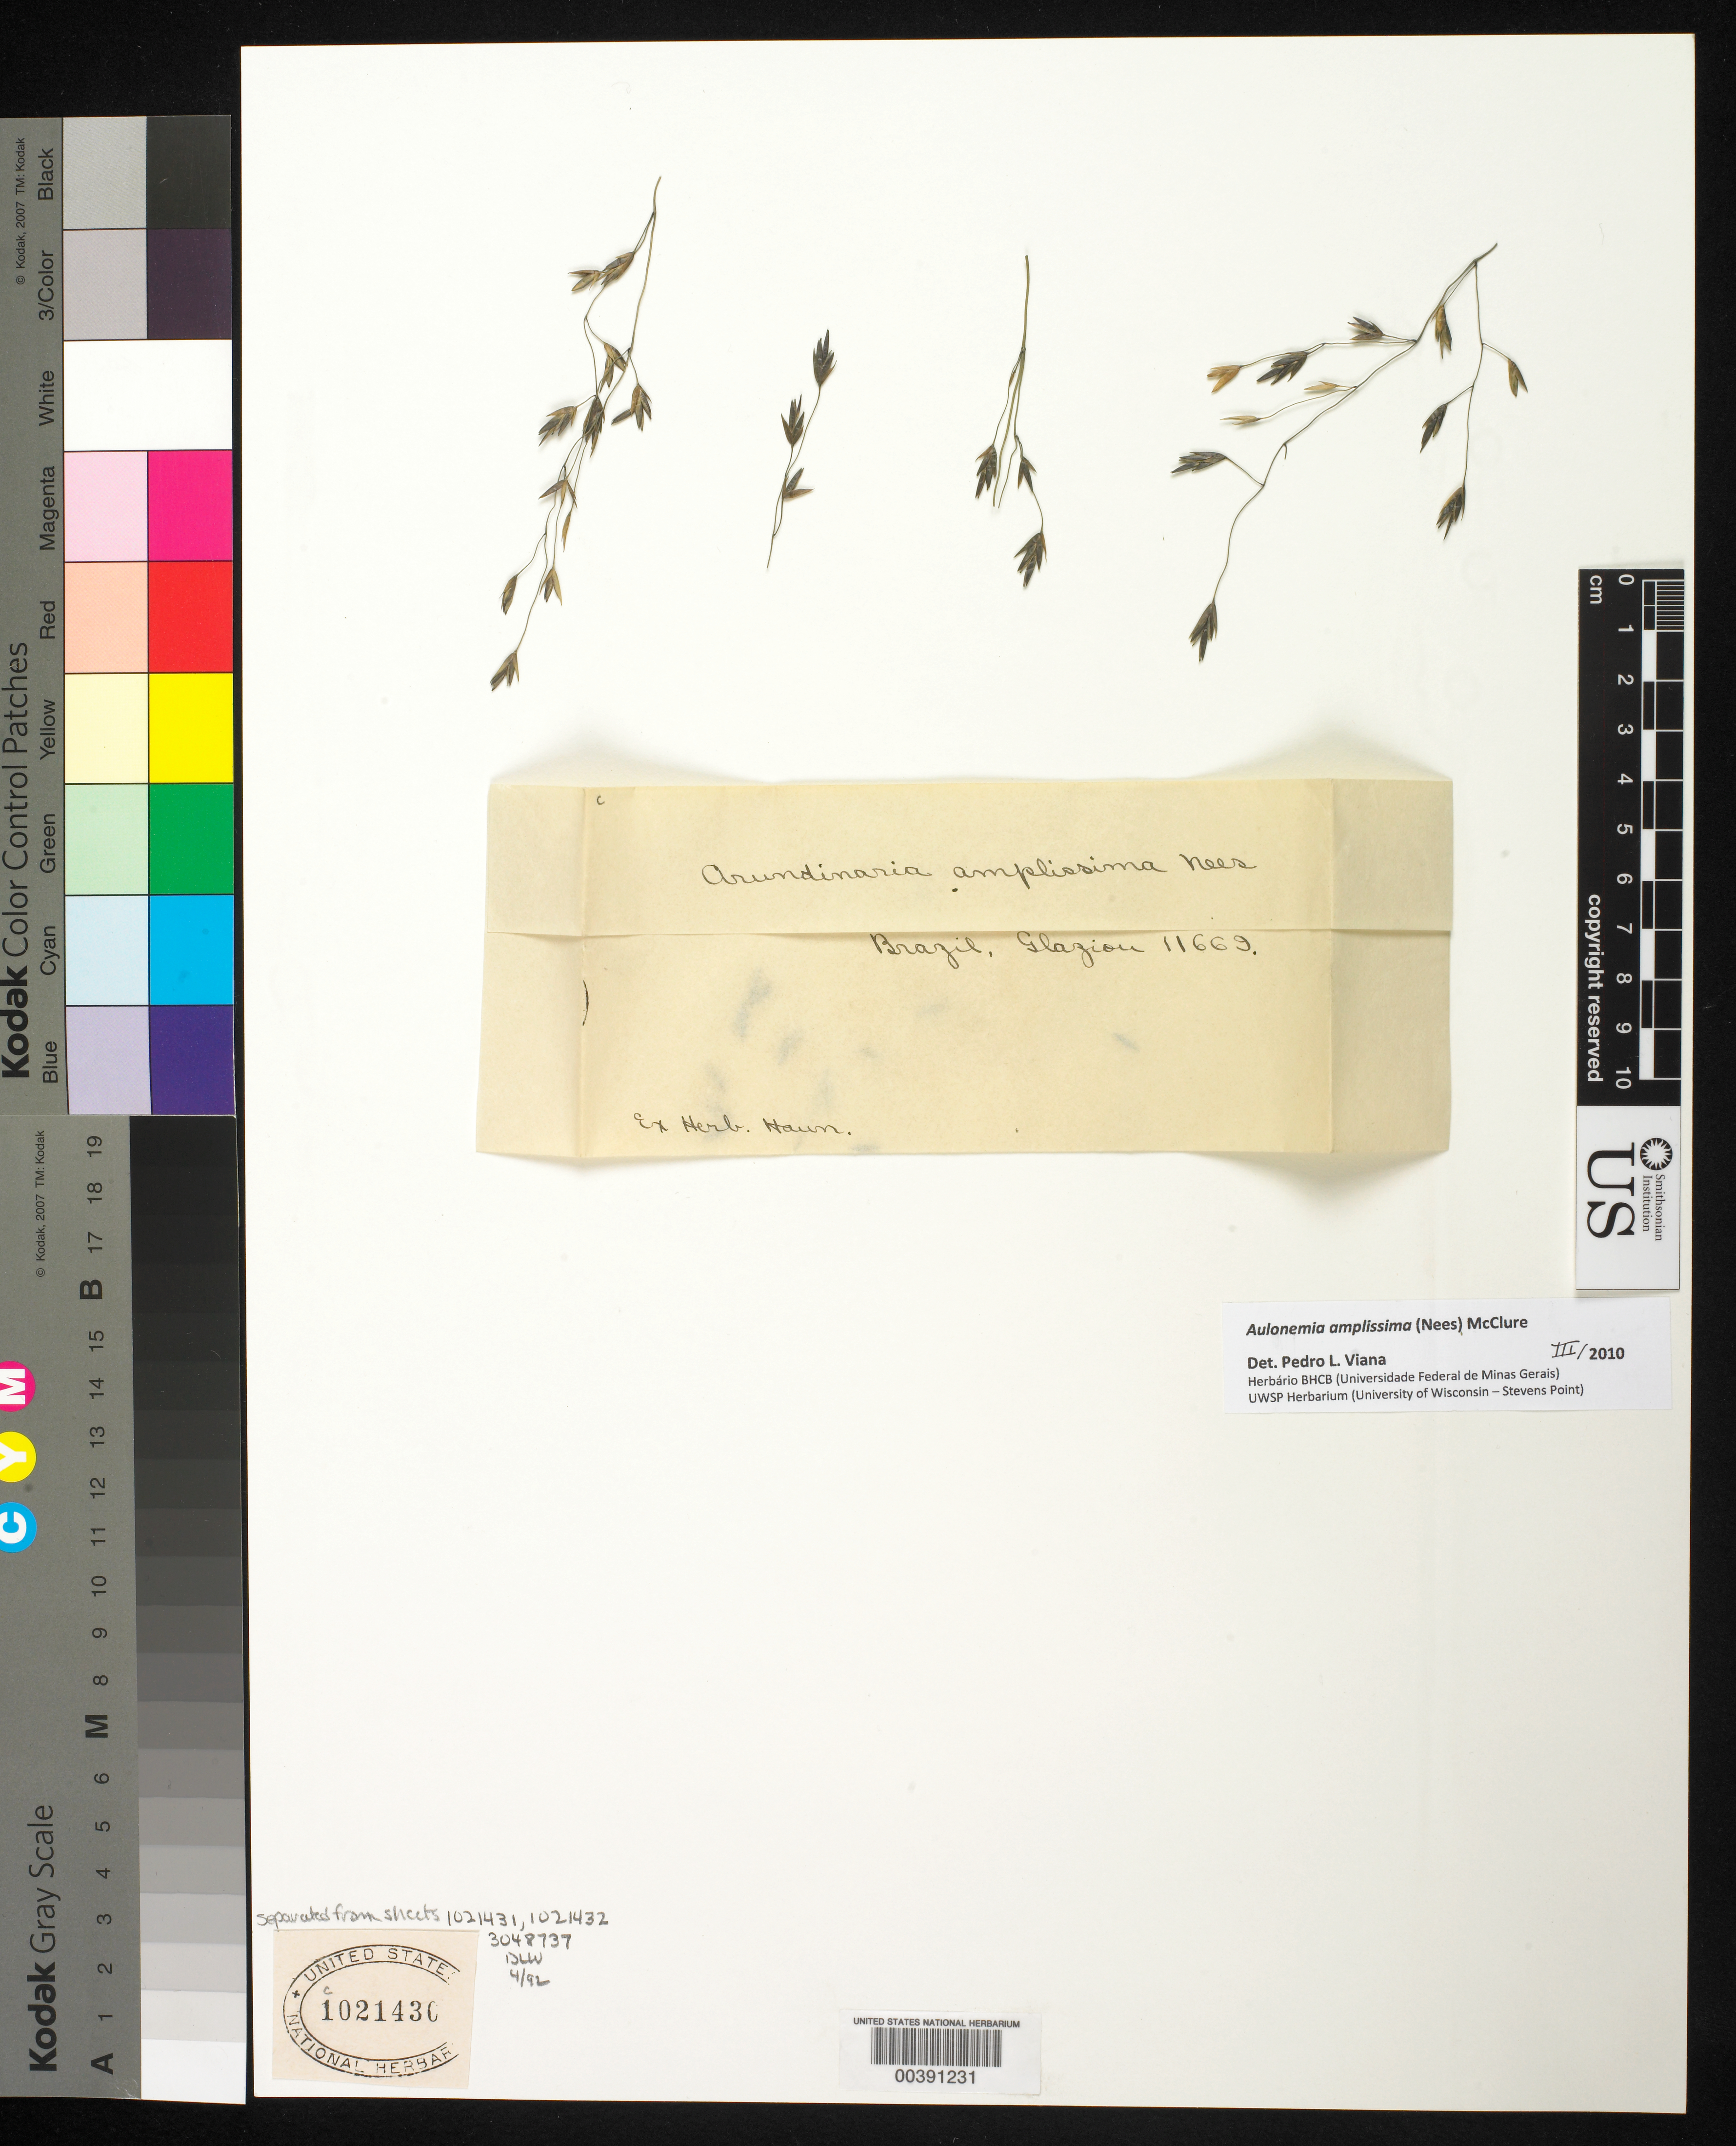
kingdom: Plantae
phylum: Tracheophyta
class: Liliopsida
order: Poales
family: Poaceae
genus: Aulonemia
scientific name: Aulonemia amplissima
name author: (Nees) McClure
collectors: A. F. M. Glaziou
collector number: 11669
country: Brazil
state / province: Minas Gerais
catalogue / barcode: US 1021430